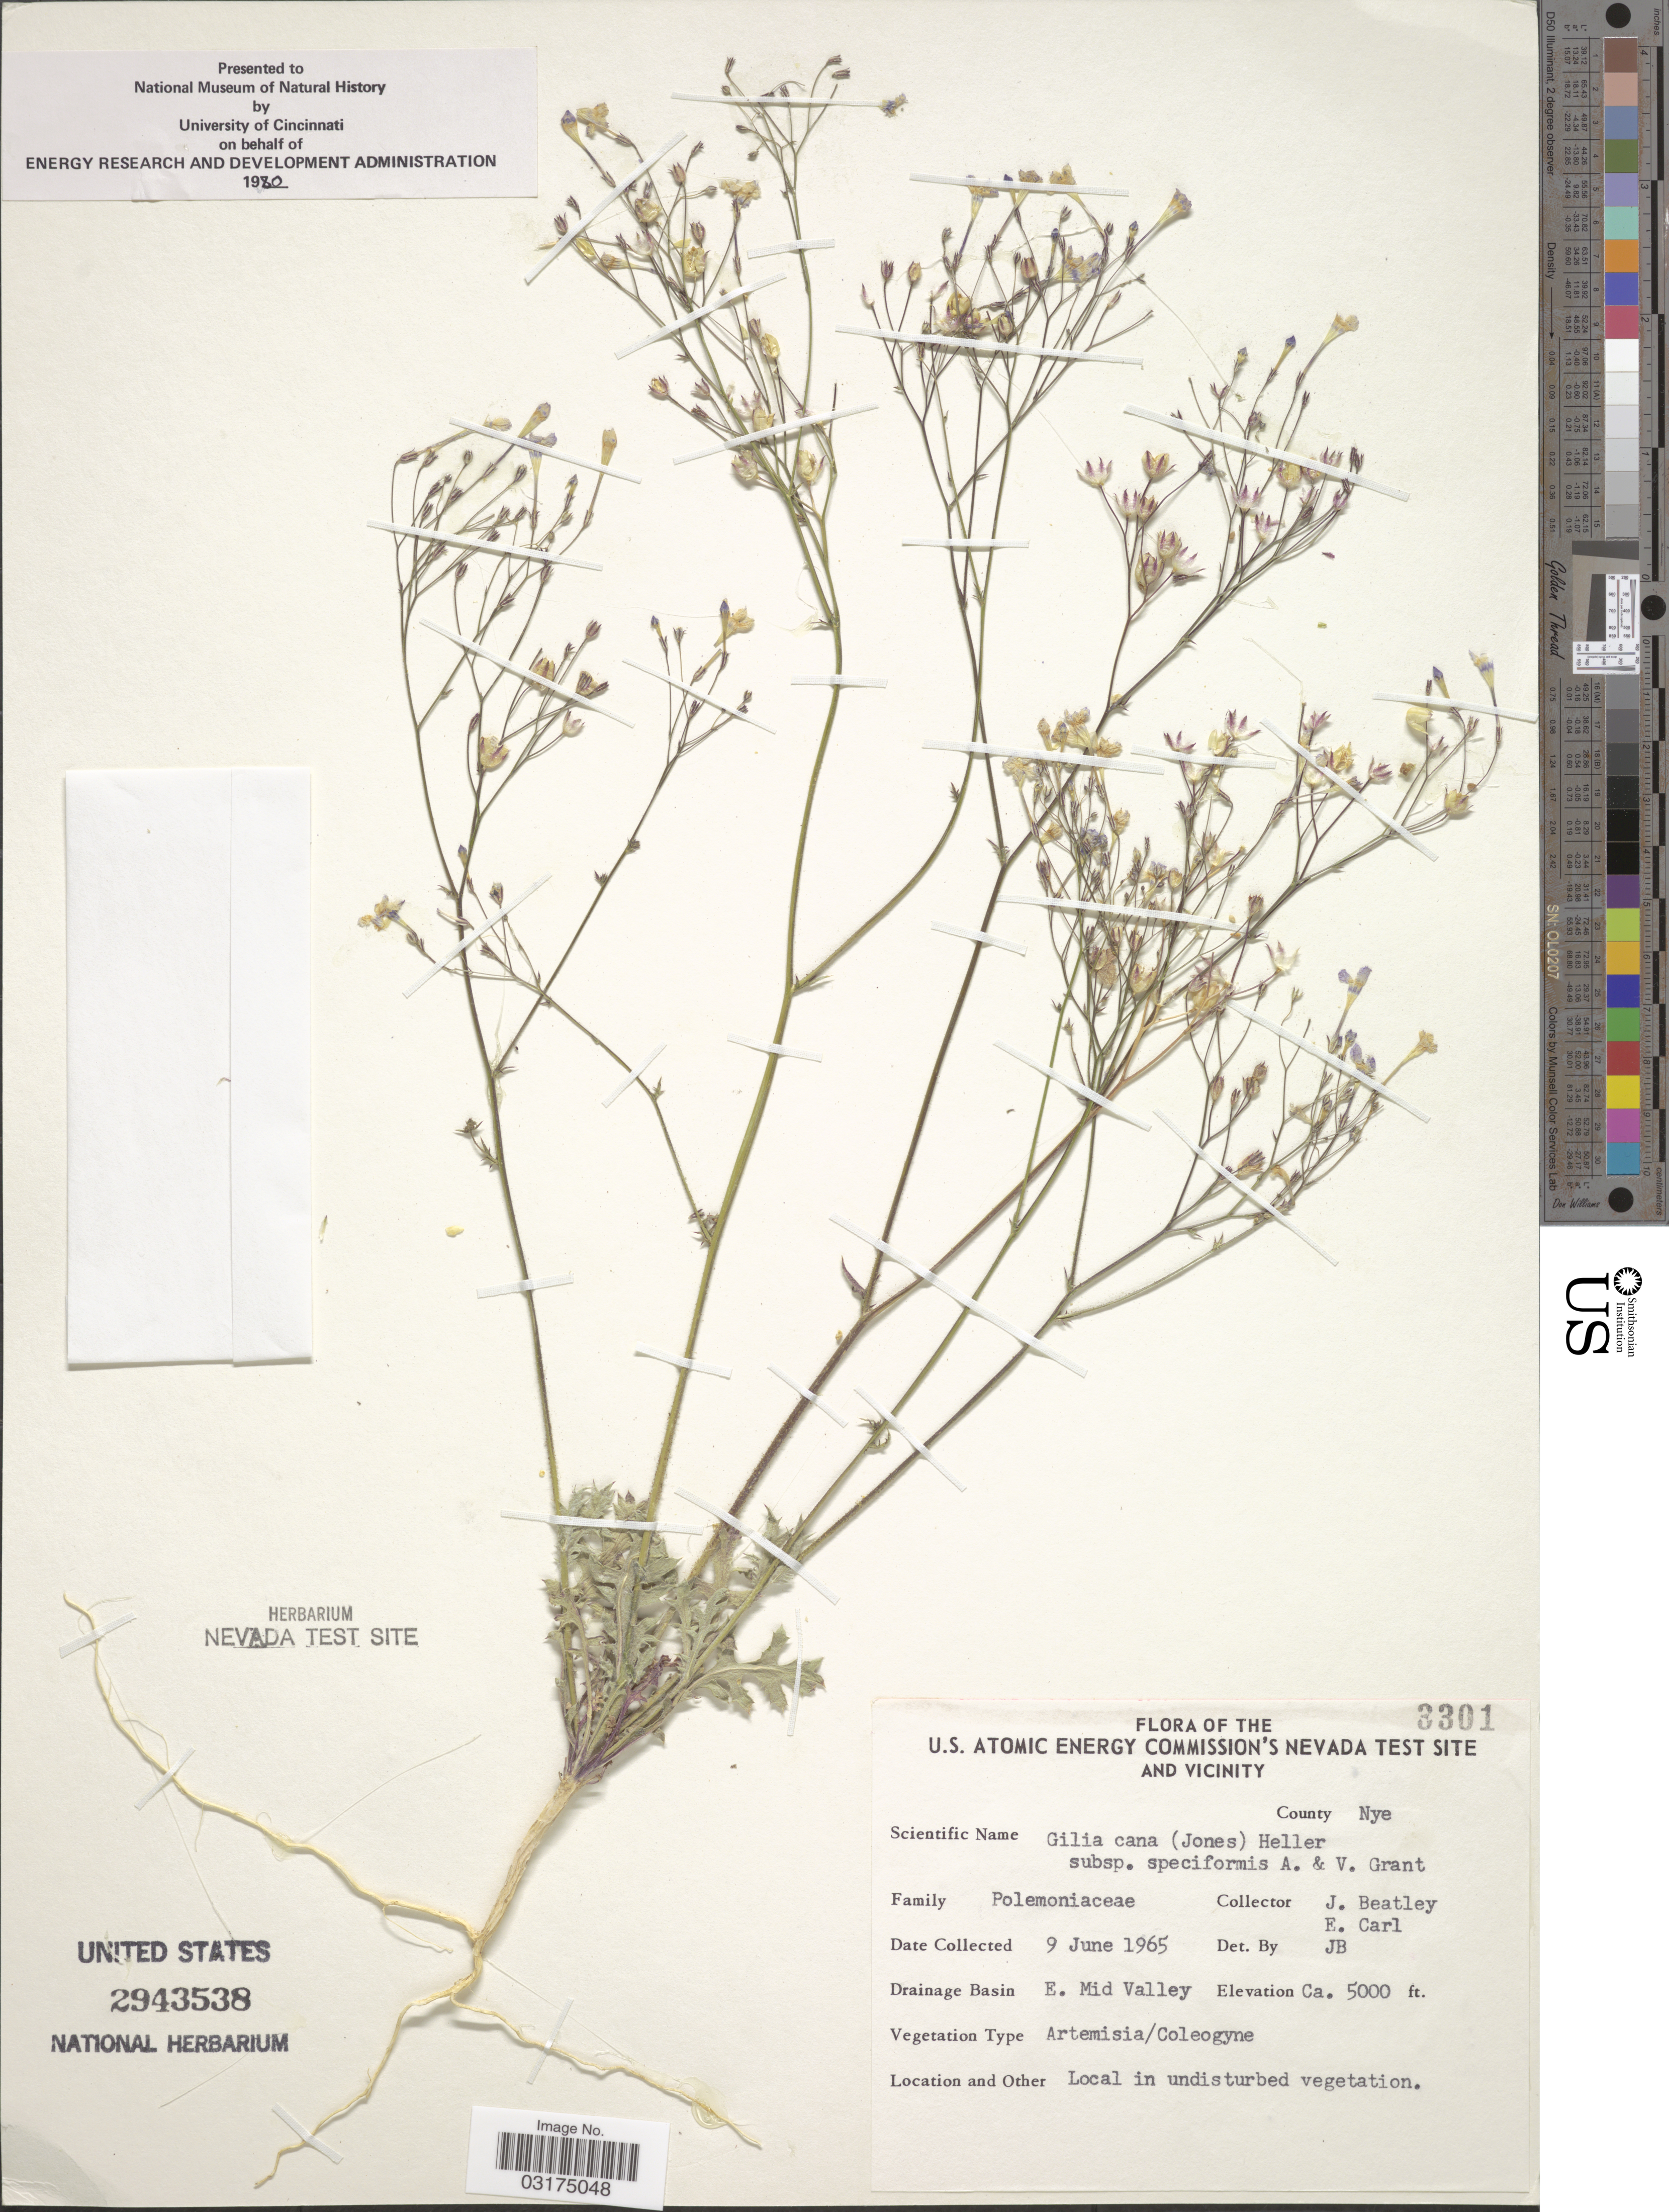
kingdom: Plantae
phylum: Tracheophyta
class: Magnoliopsida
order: Ericales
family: Polemoniaceae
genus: Gilia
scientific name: Gilia cana subsp. speciformis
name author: A.D. Grant & V.E. Grant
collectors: J. C. Beatley & E. Carl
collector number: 3301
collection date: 1965-06-09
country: United States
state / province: Nevada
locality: The U. S. Atomic Energy Commission's Nevada Test Site and Vicinity. County Nye. Drainage Basin E. Mid Valley.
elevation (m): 1524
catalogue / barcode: US 2943538